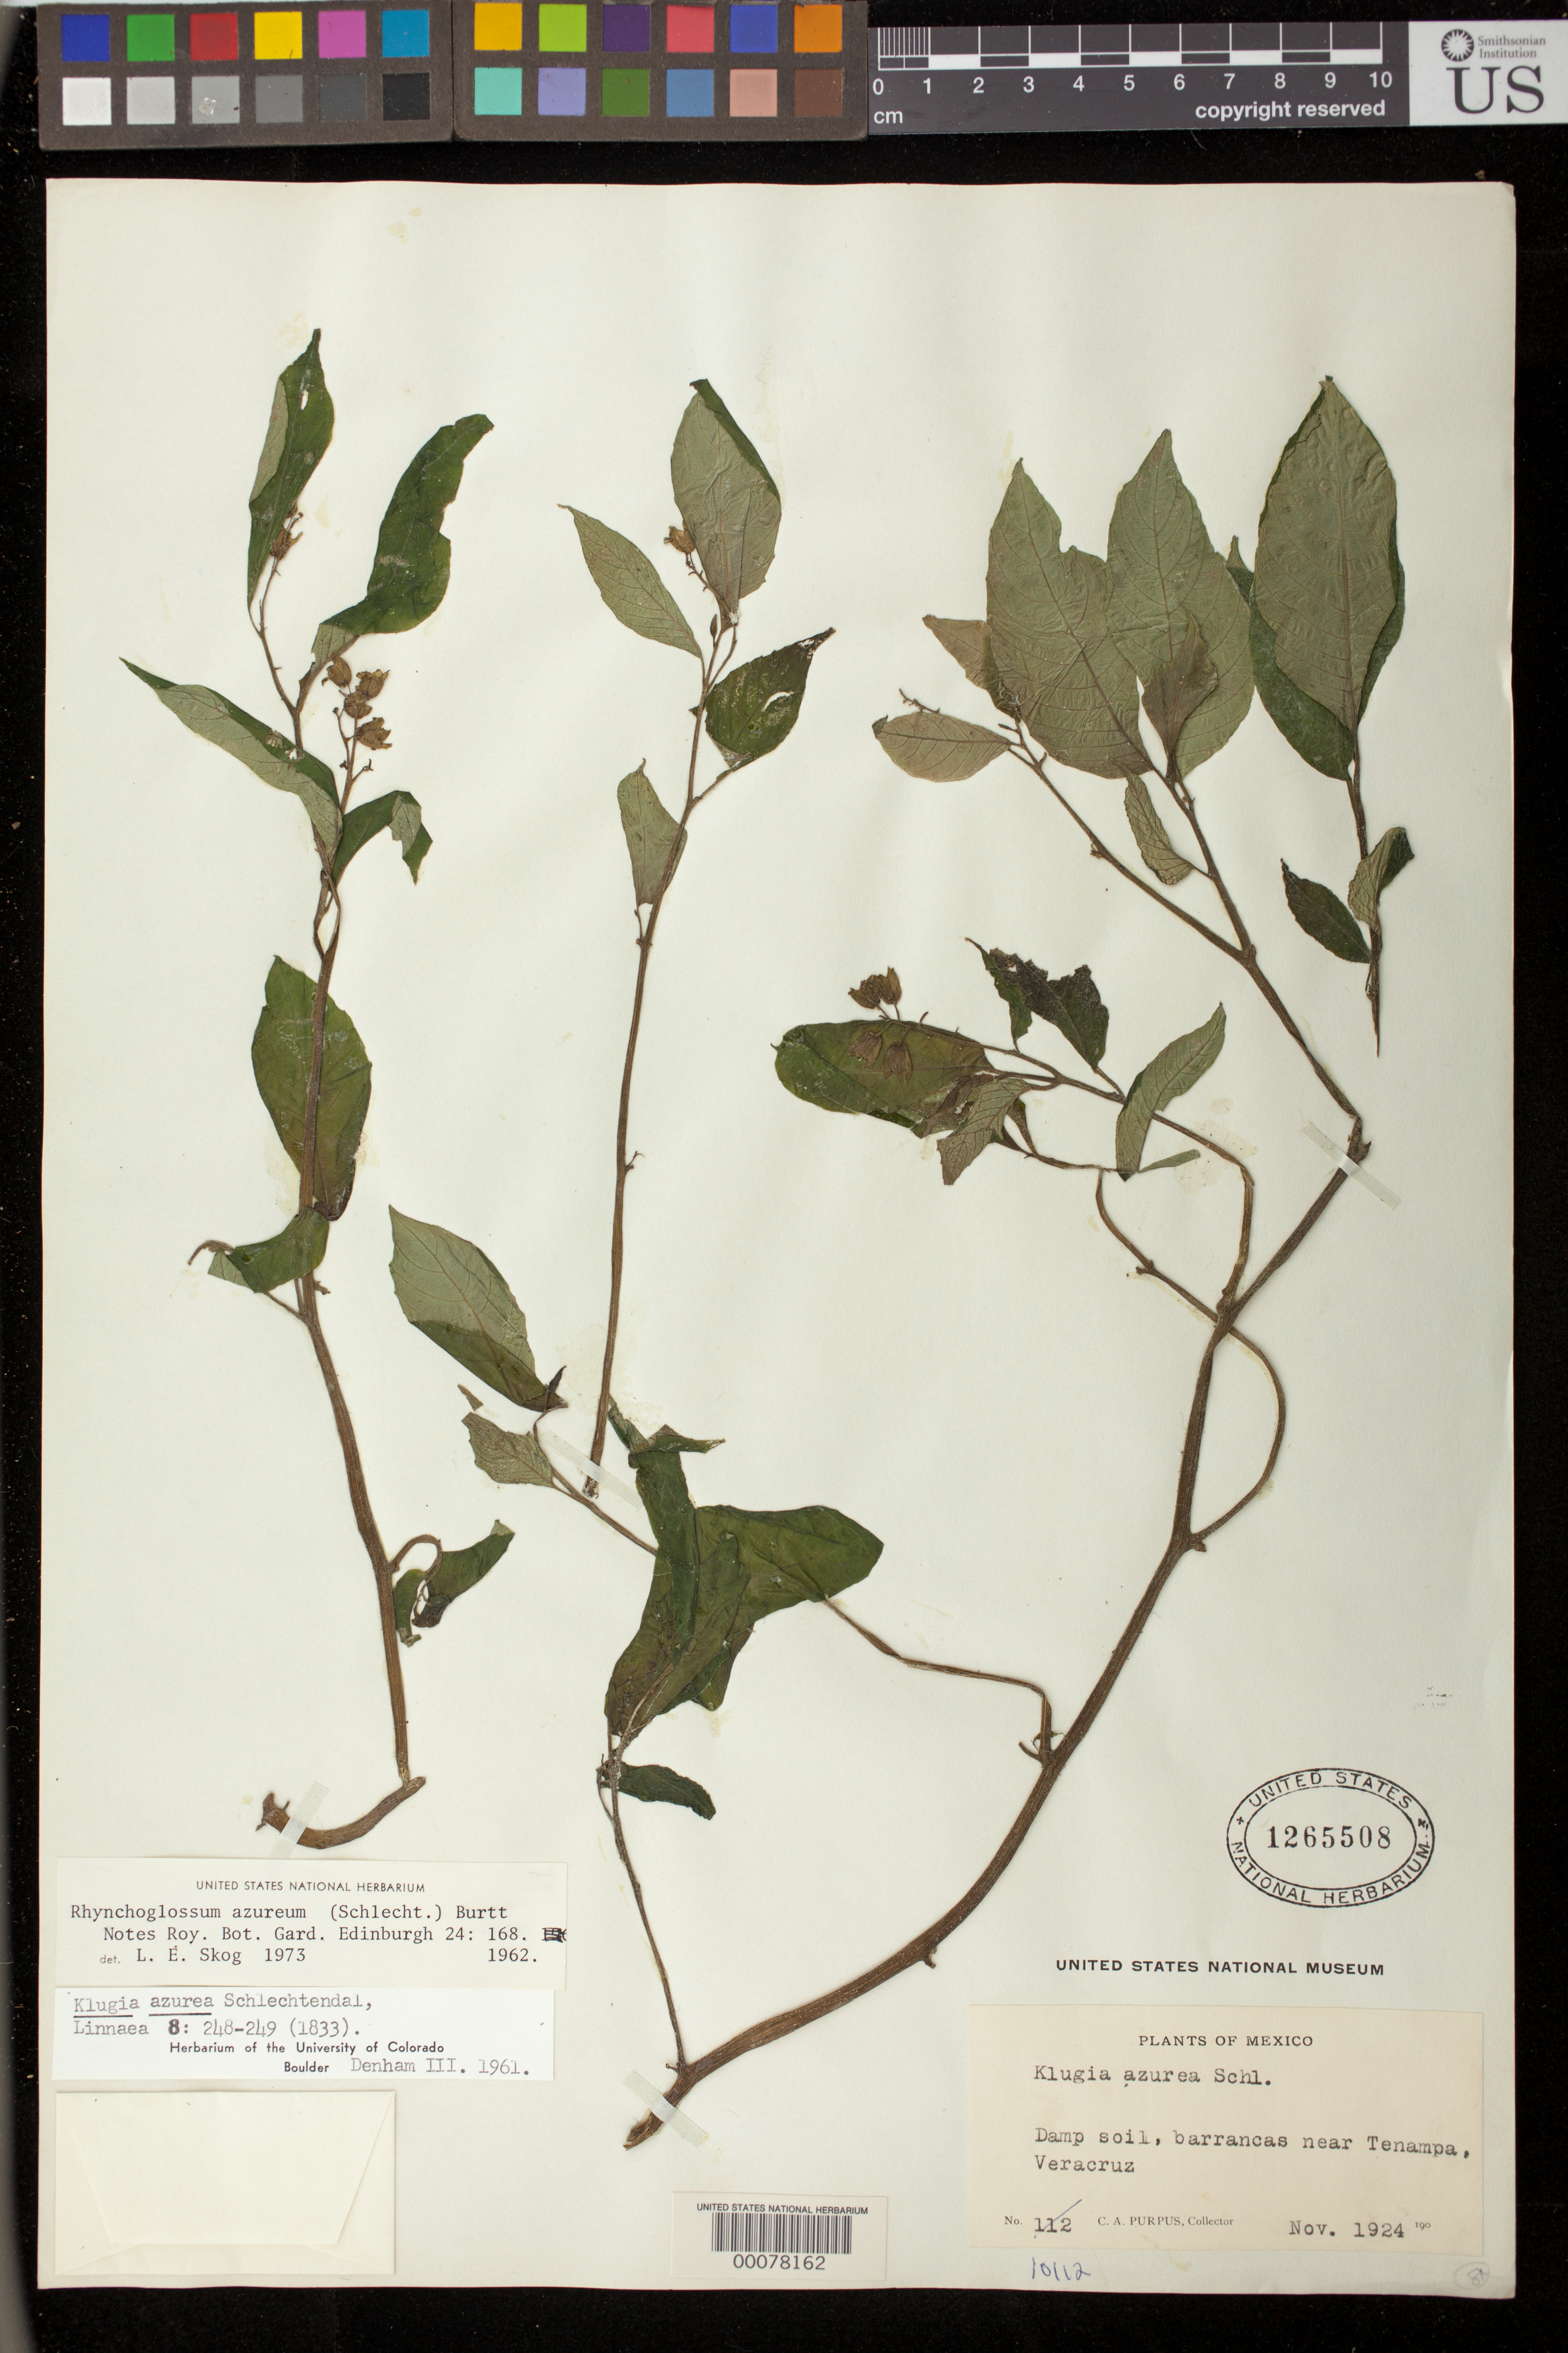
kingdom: Plantae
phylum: Tracheophyta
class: Magnoliopsida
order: Lamiales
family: Gesneriaceae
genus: Rhynchoglossum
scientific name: Rhynchoglossum azureum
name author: (Schltdl.) B.L. Burtt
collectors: C. A. Purpus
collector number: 10112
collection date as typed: Nov 1924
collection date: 1924-11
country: Mexico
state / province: Veracruz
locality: Near Tenampa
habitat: Barrancas; damp soil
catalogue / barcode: US 1265508